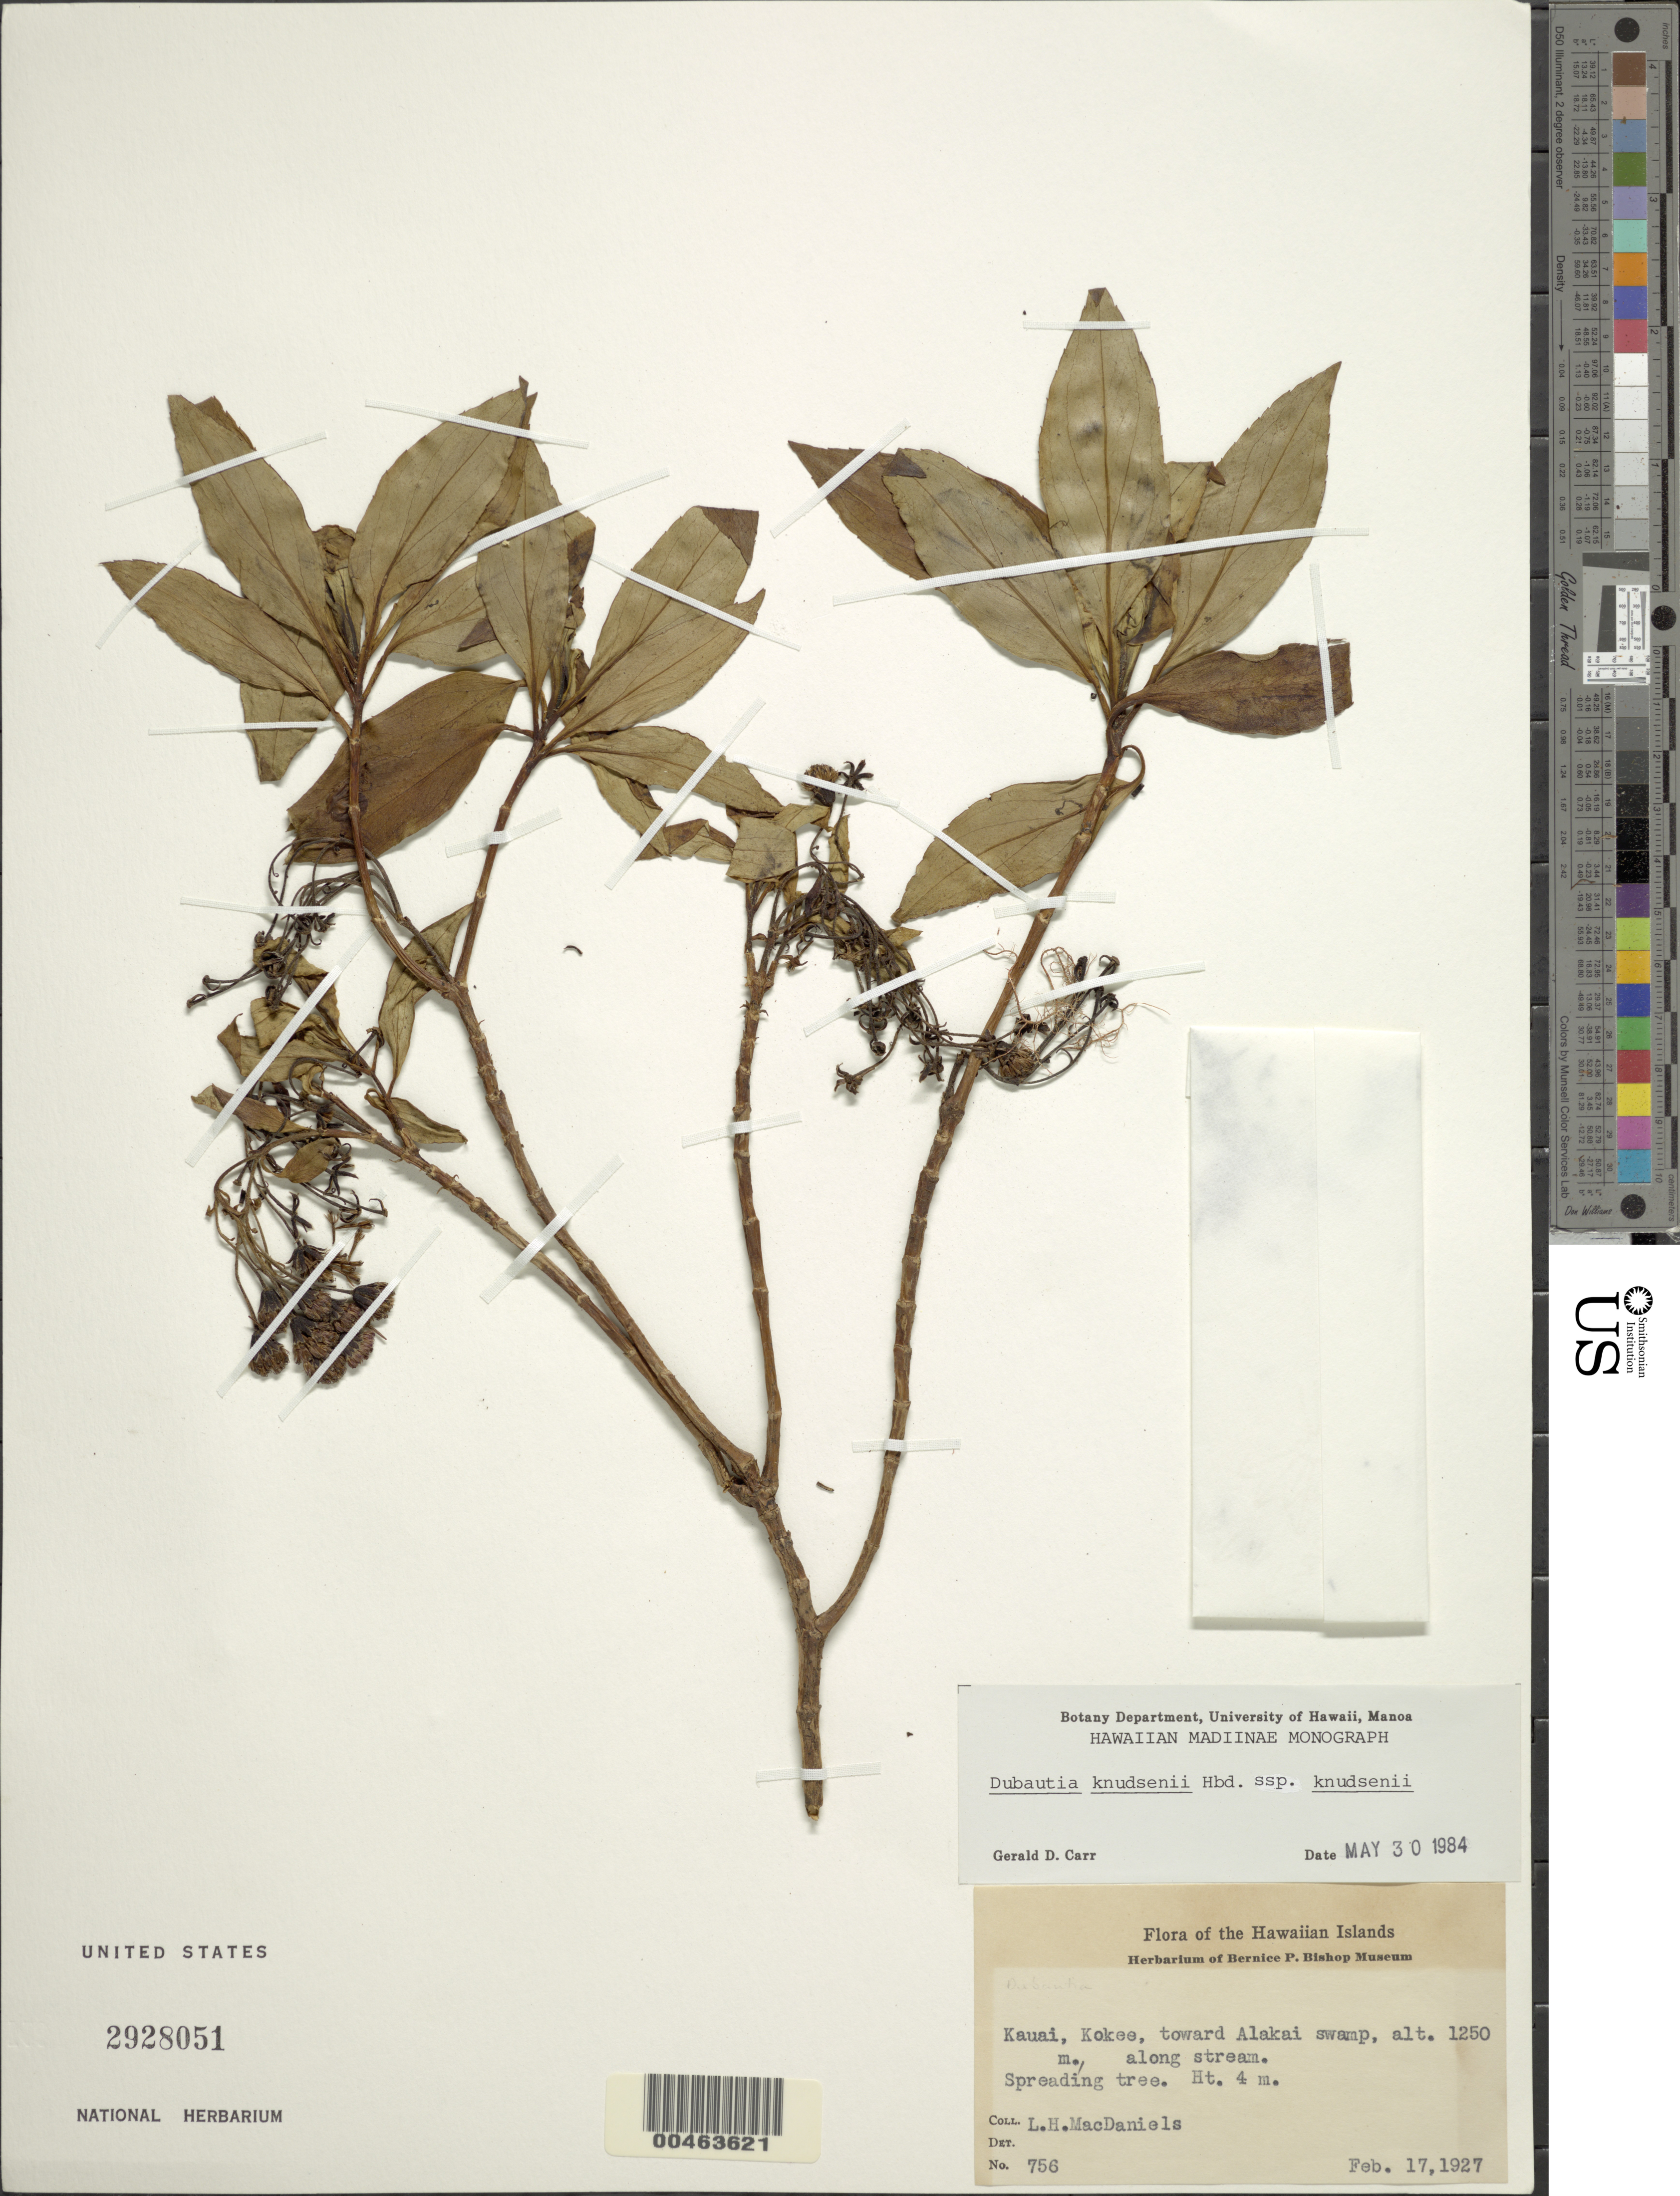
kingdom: Plantae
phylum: Tracheophyta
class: Magnoliopsida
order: Asterales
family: Asteraceae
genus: Dubautia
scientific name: Dubautia knudsenii subsp. knudsenii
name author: Hillebr.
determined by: Carr, G. D.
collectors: L. MacDaniels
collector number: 756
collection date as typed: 17 Feb 1927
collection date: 1927-02-17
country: United States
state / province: Hawaii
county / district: Kauai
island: Kaua'i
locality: Kokee, toward Alakai swamp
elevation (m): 1250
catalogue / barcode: US 2928051